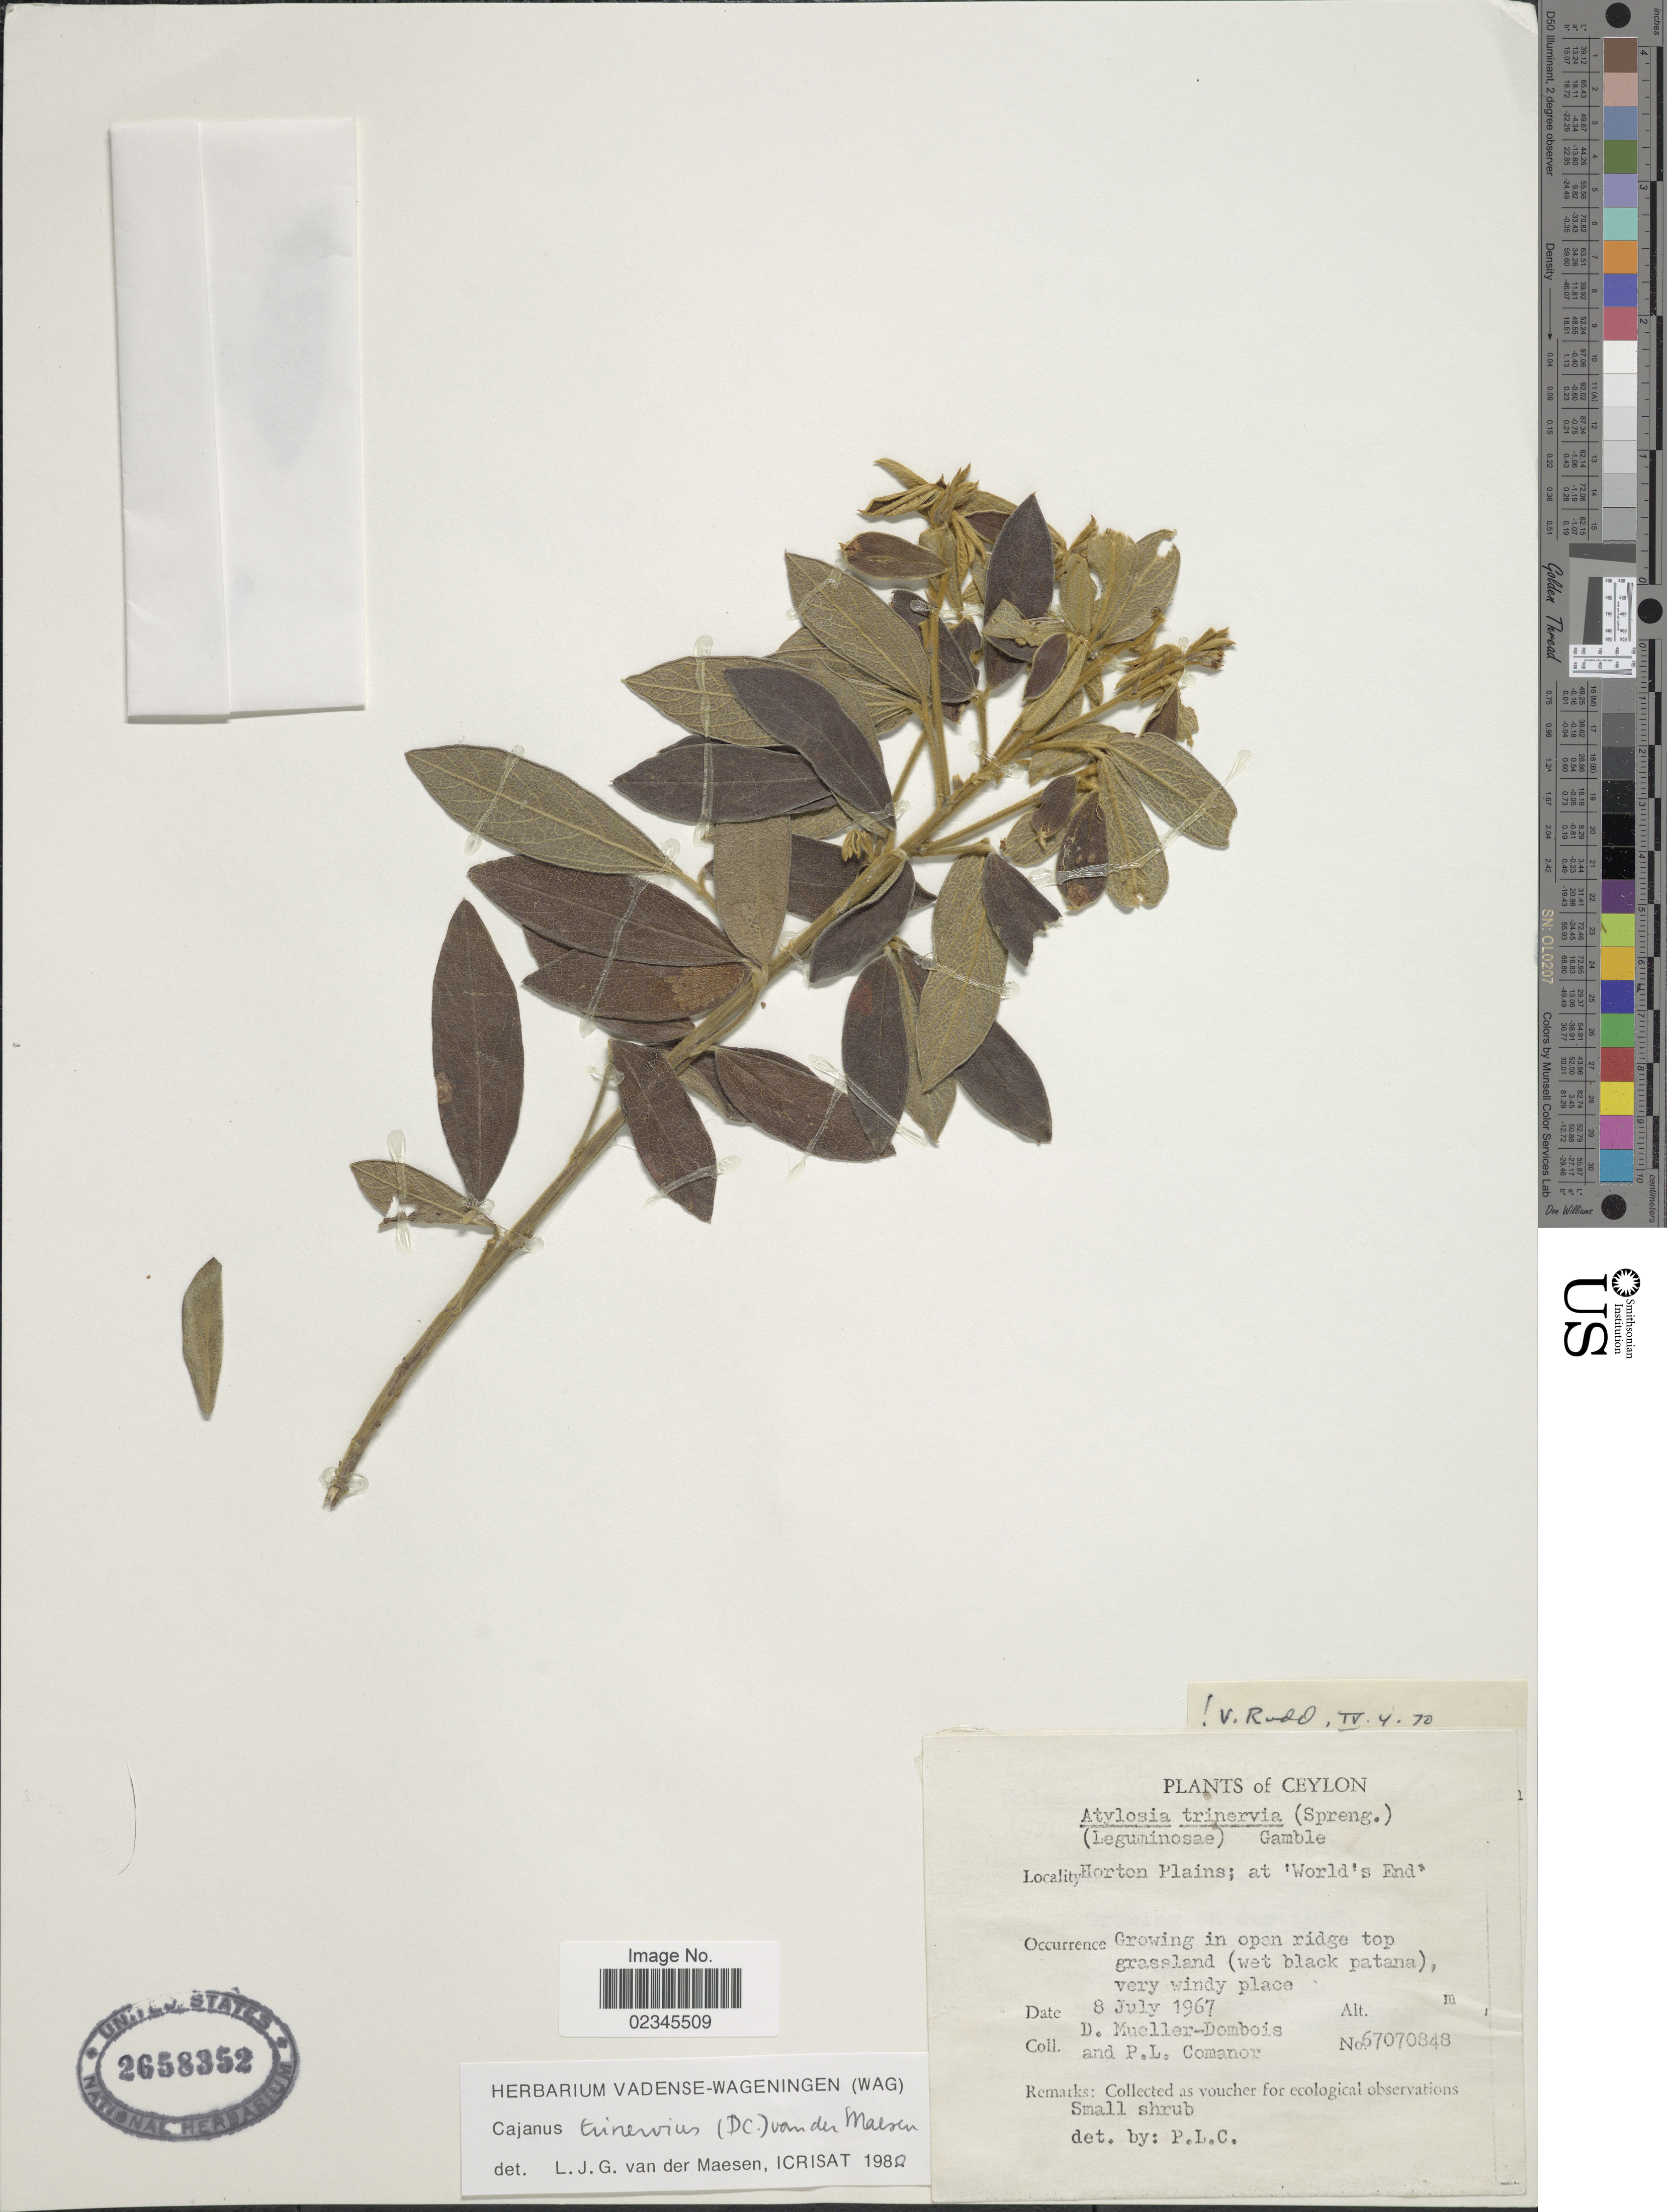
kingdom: Plantae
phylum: Tracheophyta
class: Magnoliopsida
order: Fabales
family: Fabaceae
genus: Cajanus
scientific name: Cajanus trinervius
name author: (DC.) Maesen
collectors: D. Mueller-Dombois & P. Comanor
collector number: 67070848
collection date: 1967-07-08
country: Sri Lanka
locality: Ceylon. Horton Plains; at 'World's End'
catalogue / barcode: US 2658352